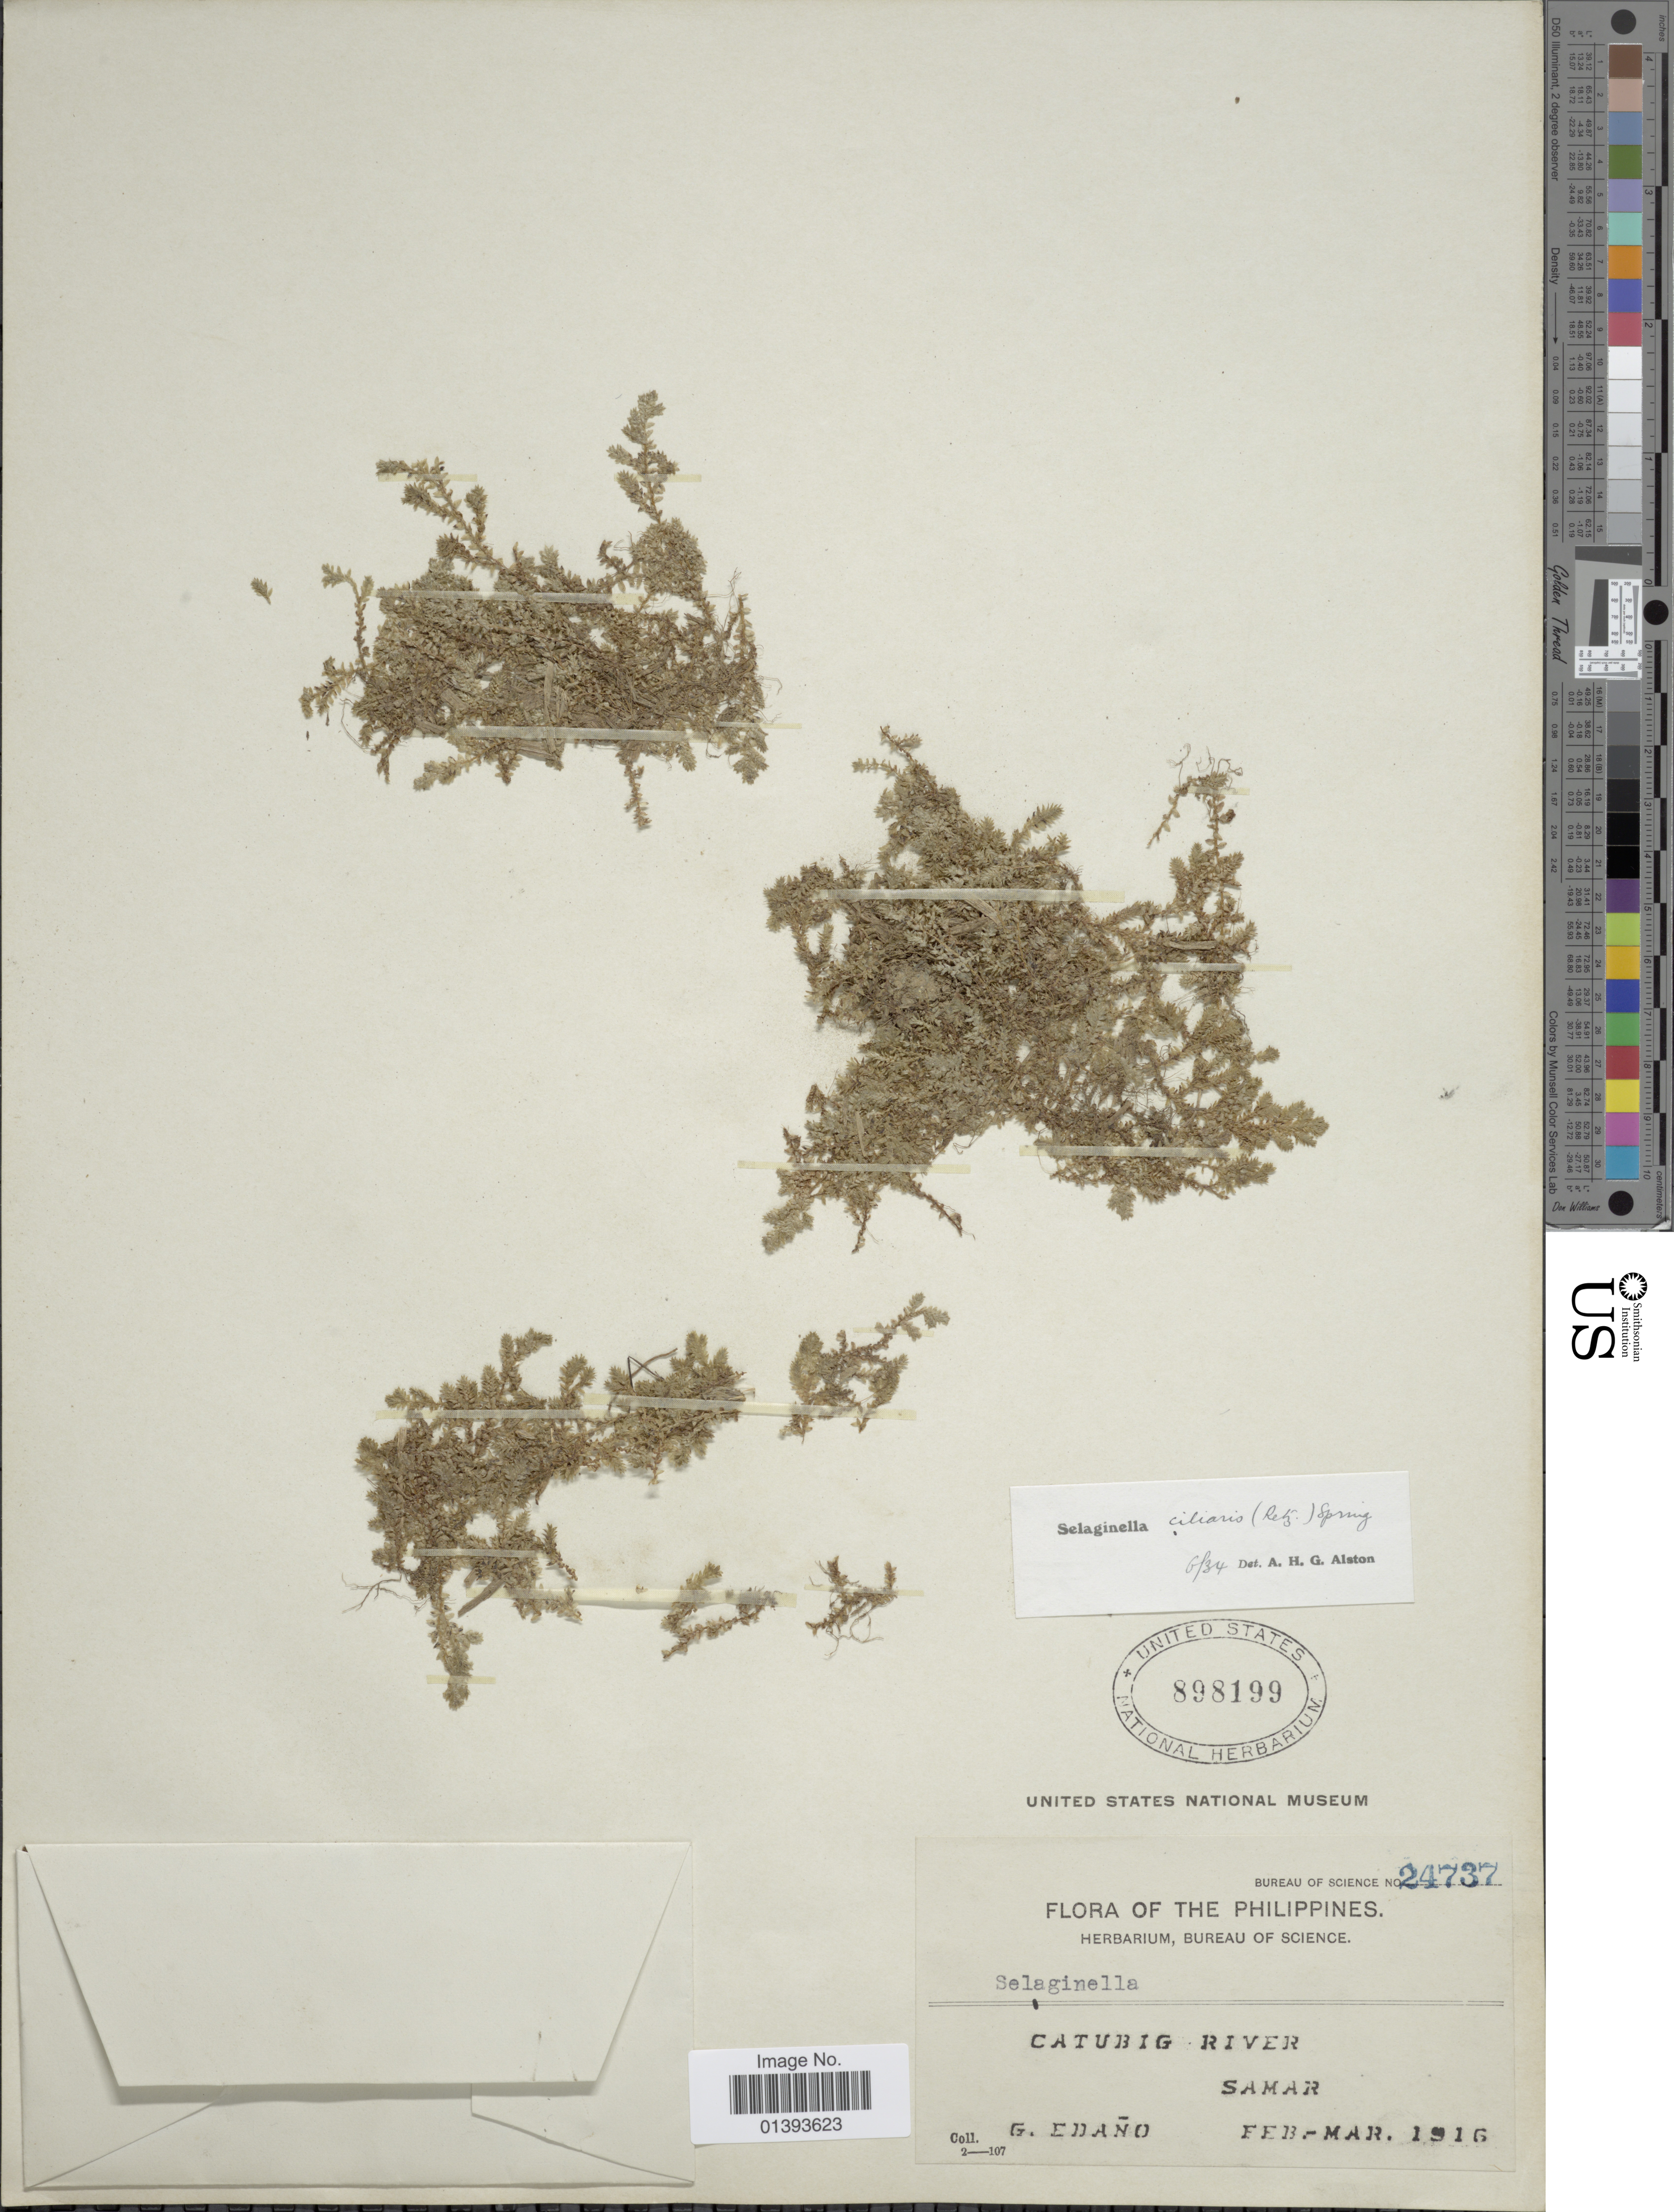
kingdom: Plantae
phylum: Tracheophyta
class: Lycopodiopsida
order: Selaginellales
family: Selaginellaceae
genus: Selaginella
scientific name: Selaginella ciliaris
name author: (Retz.) Spring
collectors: G. E. Edaño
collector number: Bureau of Science 24737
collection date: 1916-02/1916-03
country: Philippines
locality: Catubig River, Samar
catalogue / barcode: US 898199